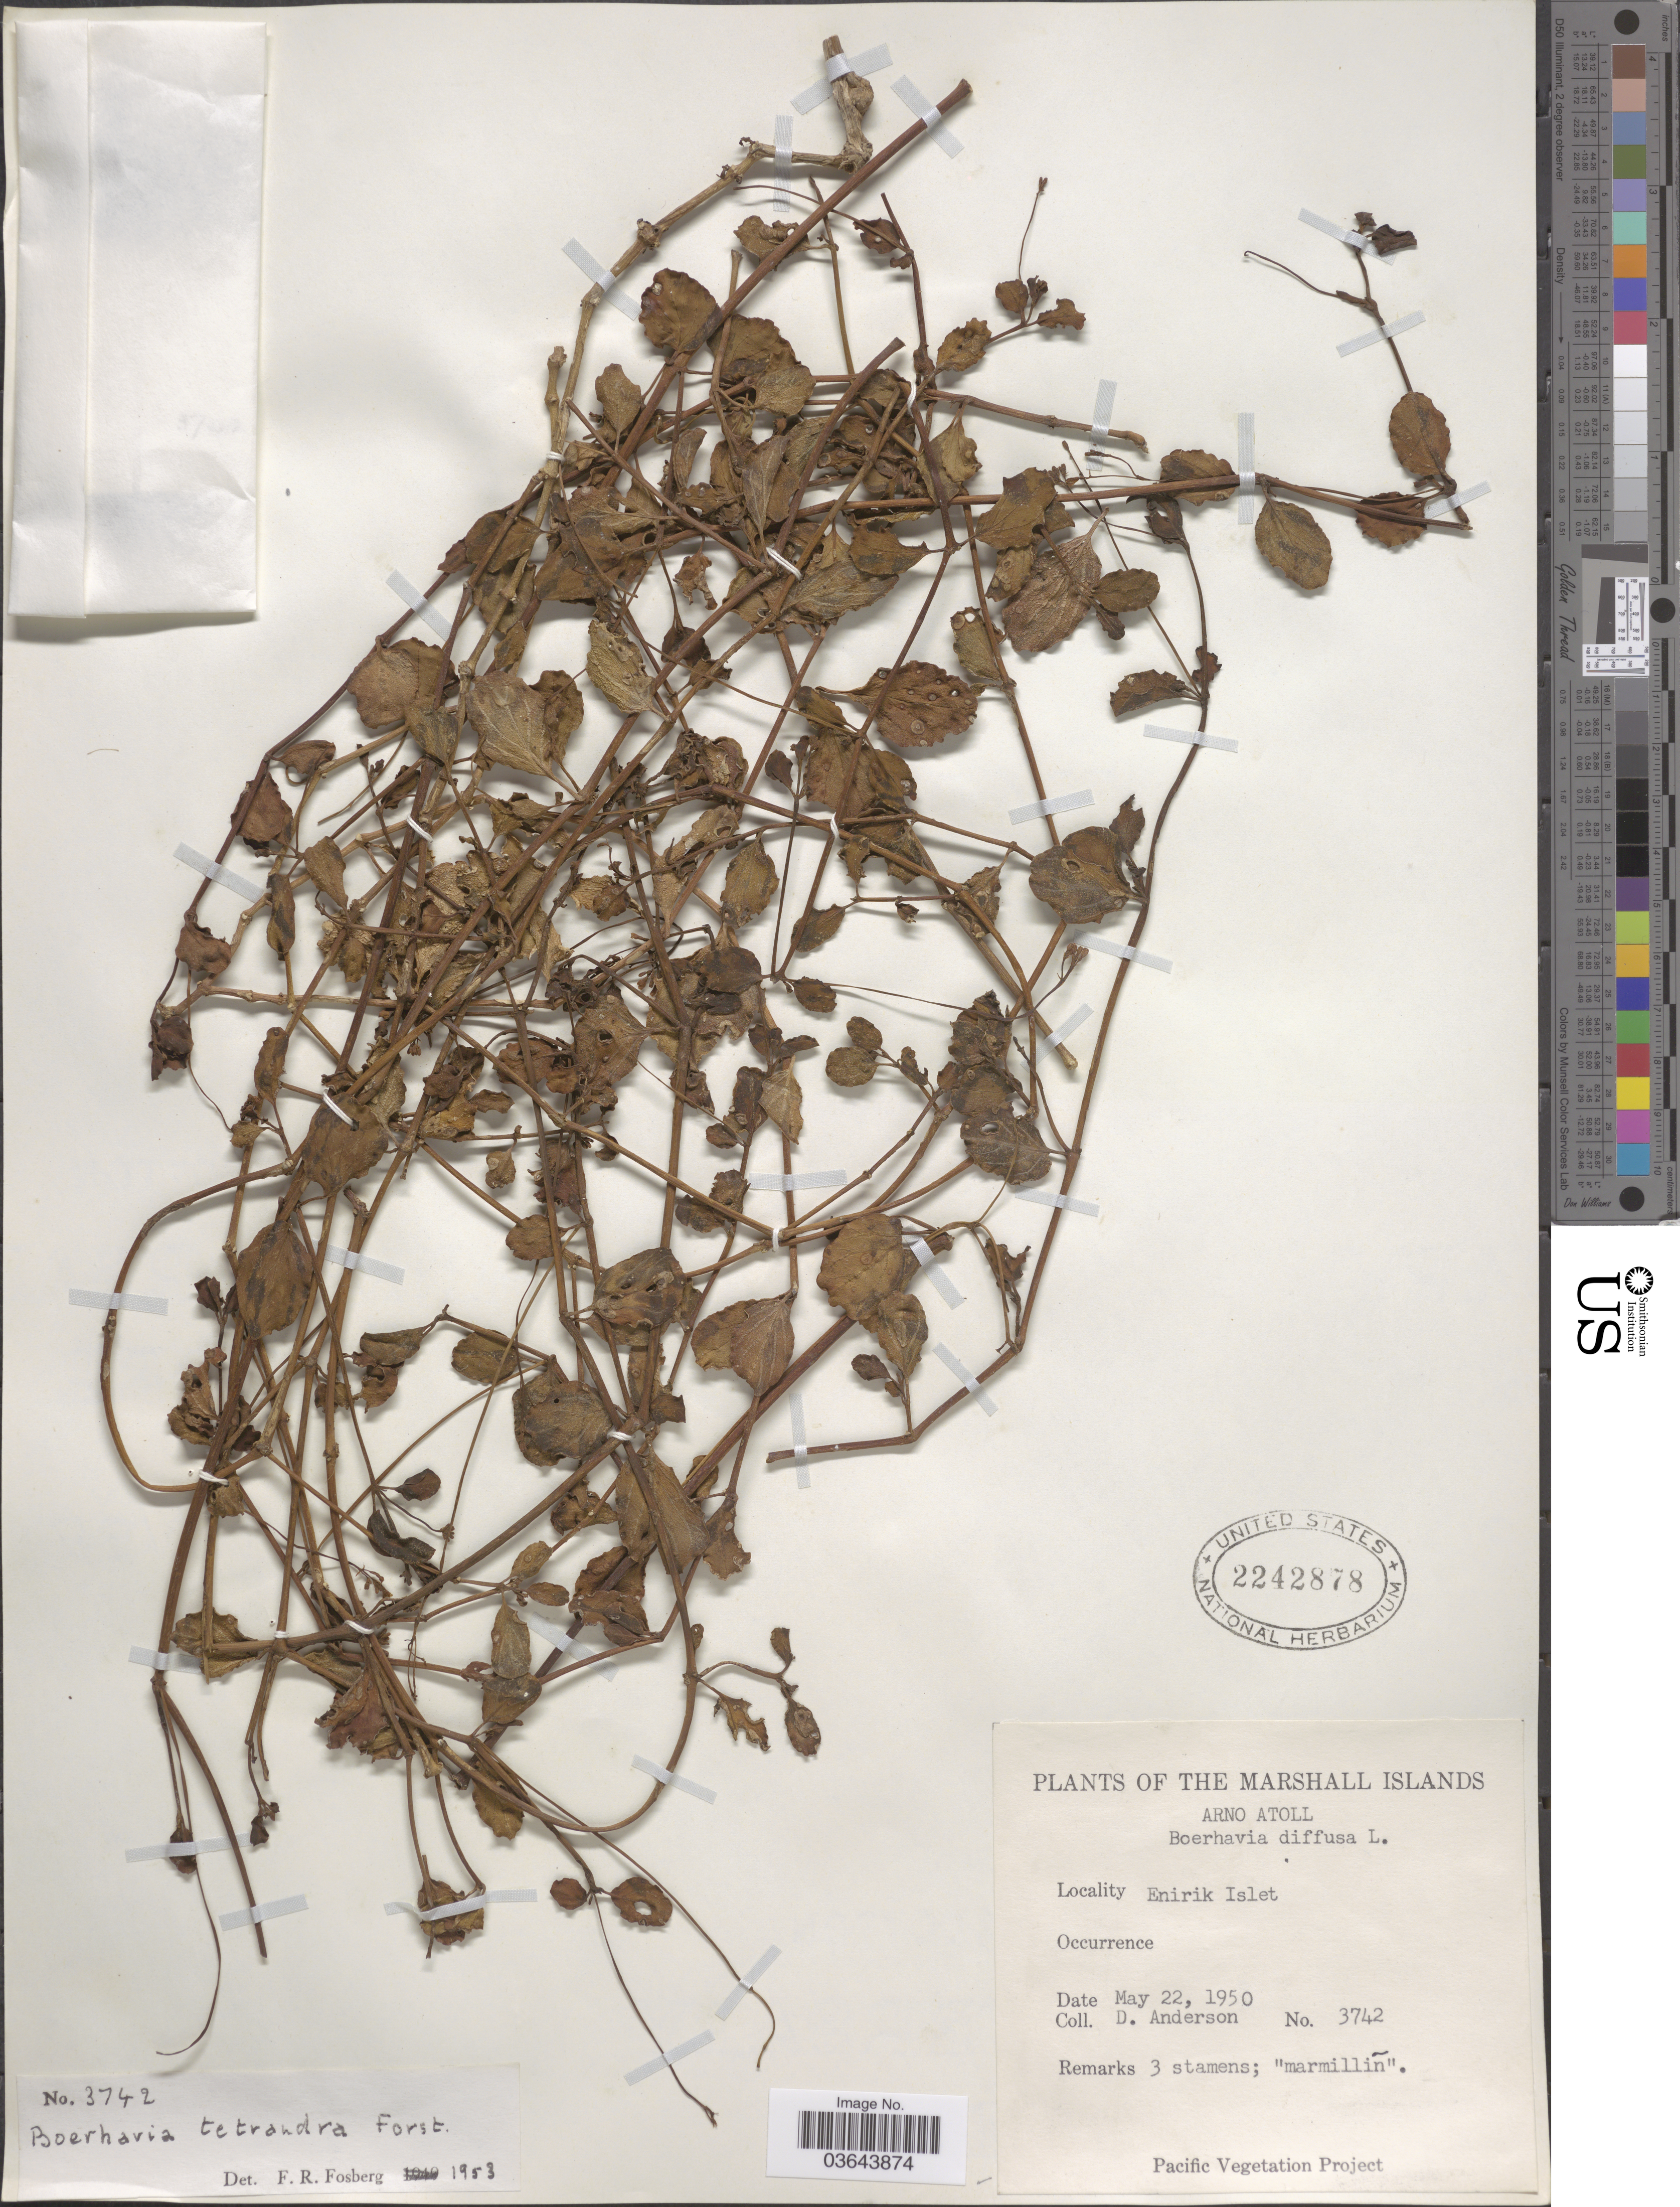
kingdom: Plantae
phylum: Tracheophyta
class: Magnoliopsida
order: Caryophyllales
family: Nyctaginaceae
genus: Boerhavia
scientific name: Boerhavia tetrandra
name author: G. Forst.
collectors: D. Anderson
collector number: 3742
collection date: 1950-05-22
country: Marshall Islands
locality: Arno Atoll. Enirik Islet.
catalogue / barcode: US 2242878